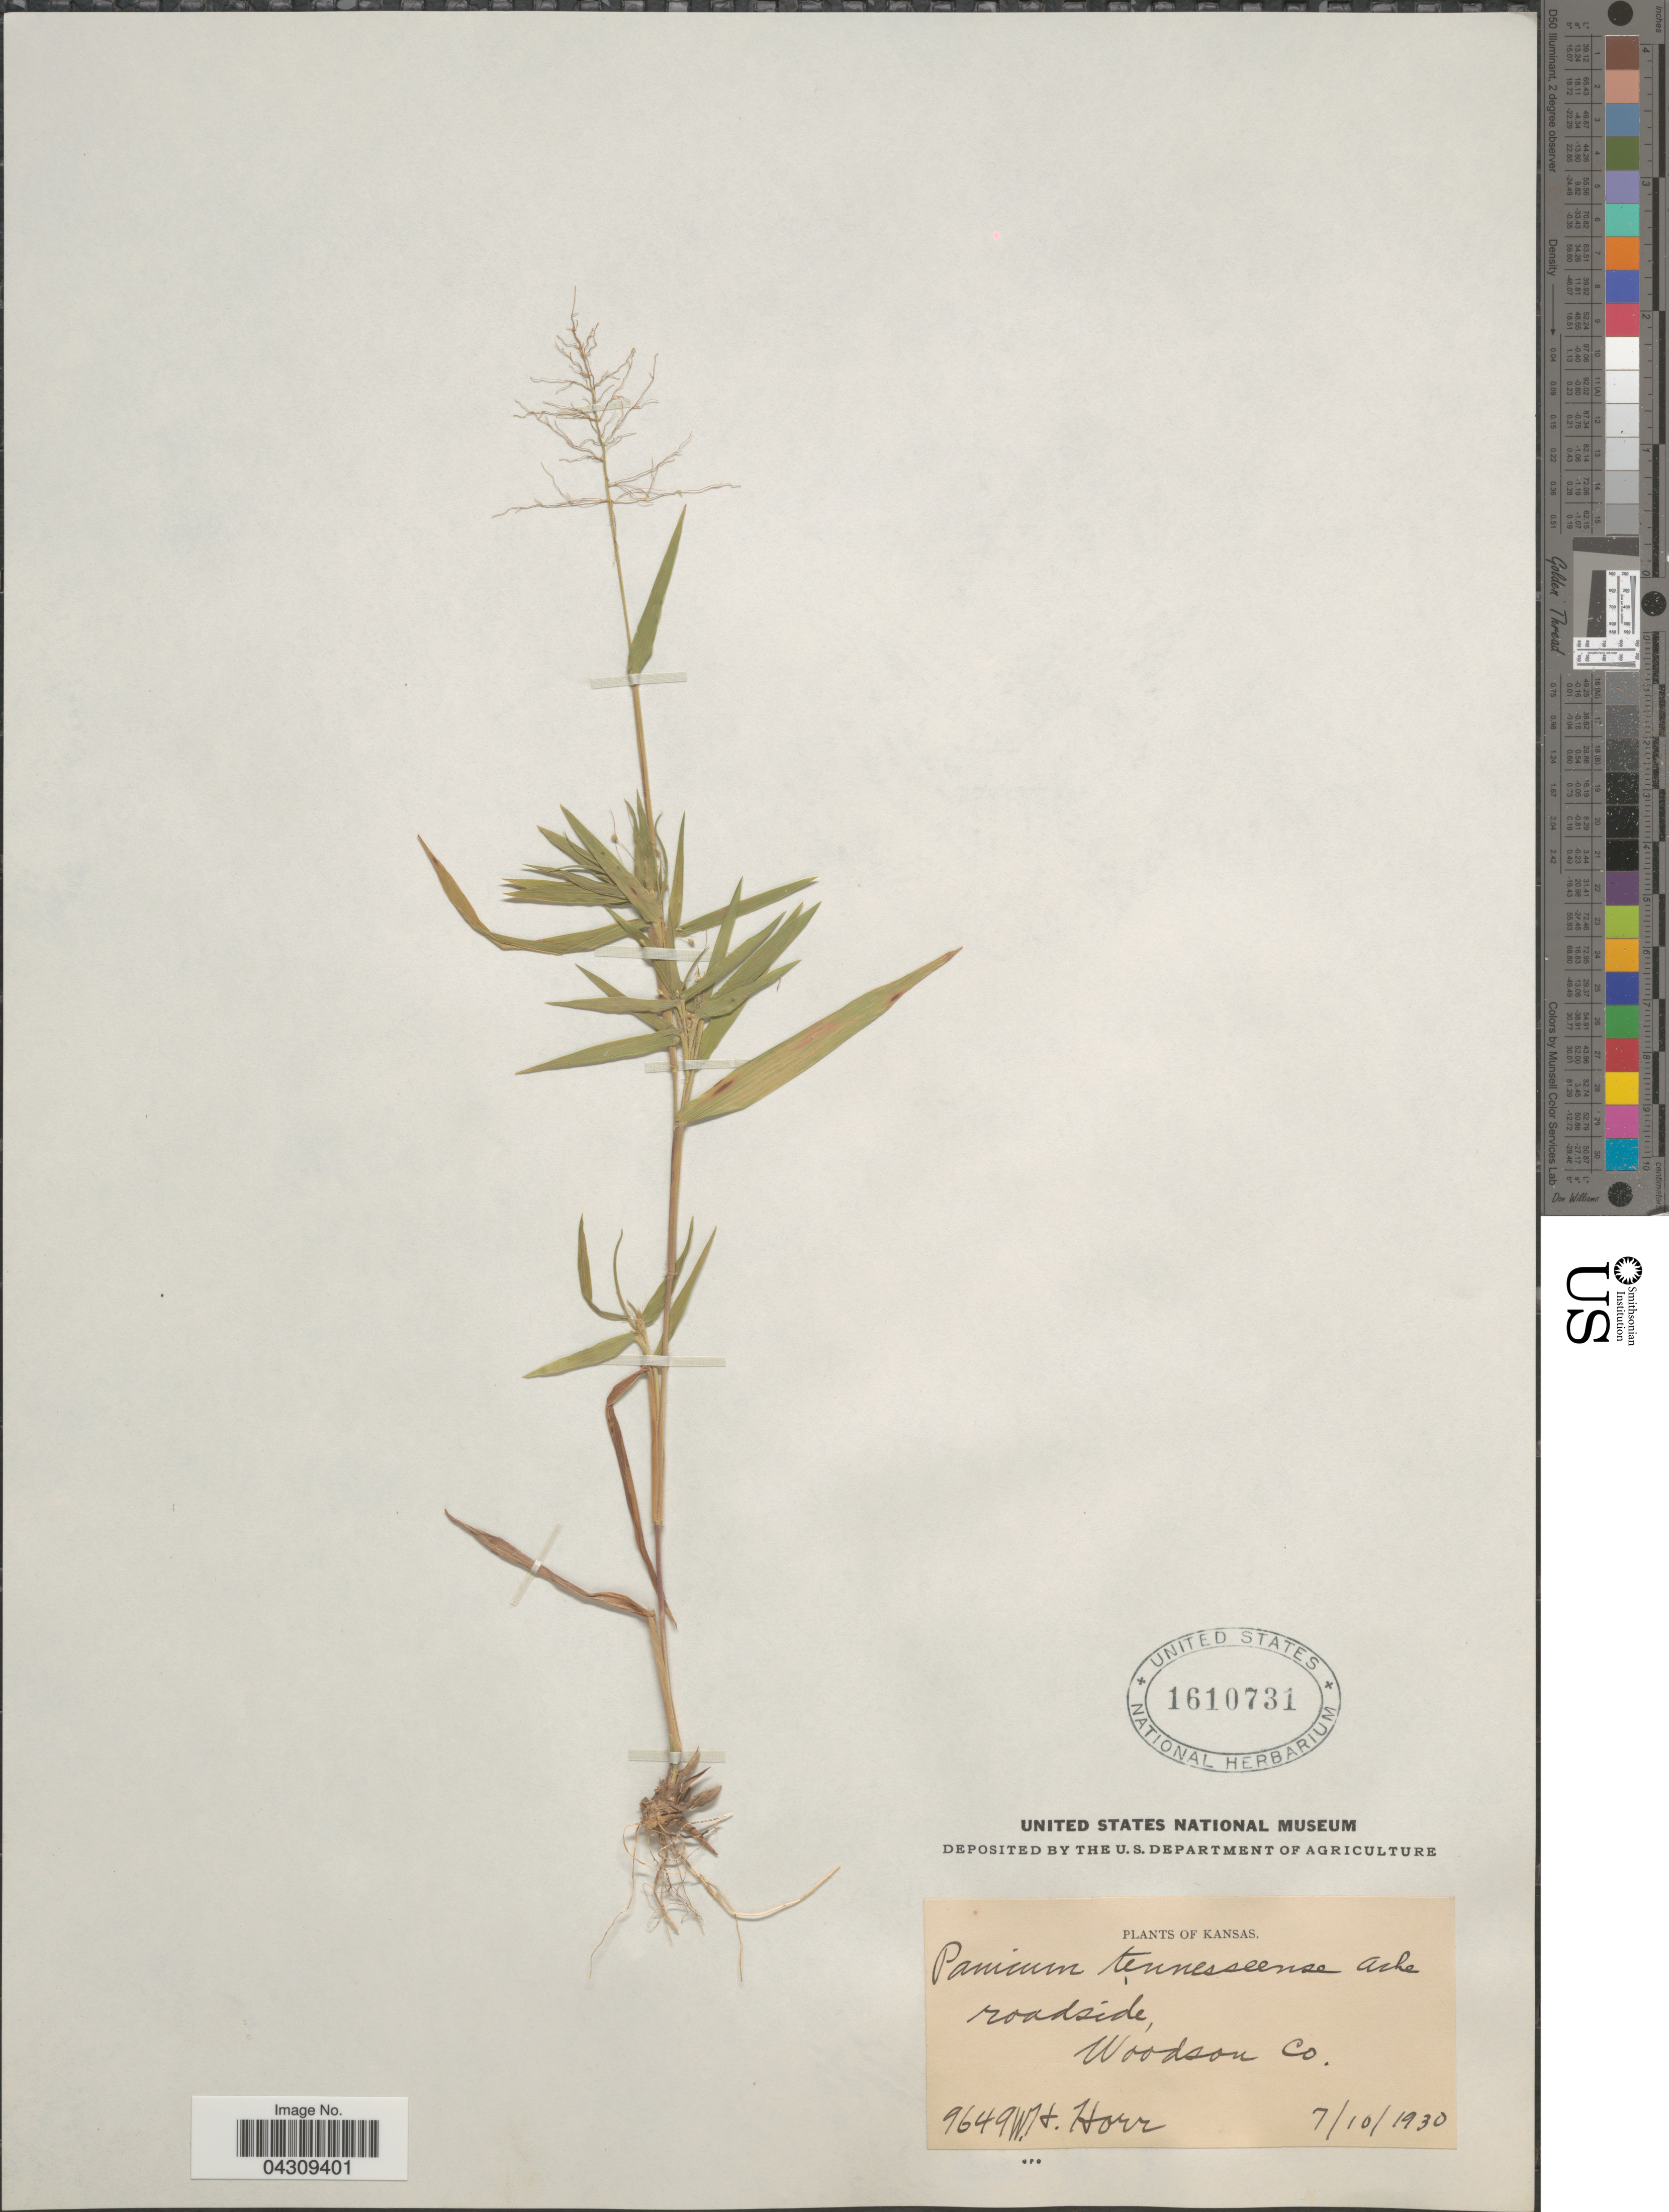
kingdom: Plantae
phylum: Tracheophyta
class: Liliopsida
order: Poales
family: Poaceae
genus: Dichanthelium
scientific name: Dichanthelium acuminatum var. acuminatum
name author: (Sw.) Gould & C.A. Clark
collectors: W. H. Horr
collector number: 9649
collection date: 1930-07-10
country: United States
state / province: Kansas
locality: Roadside, Woodson Co.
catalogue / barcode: US 1610731